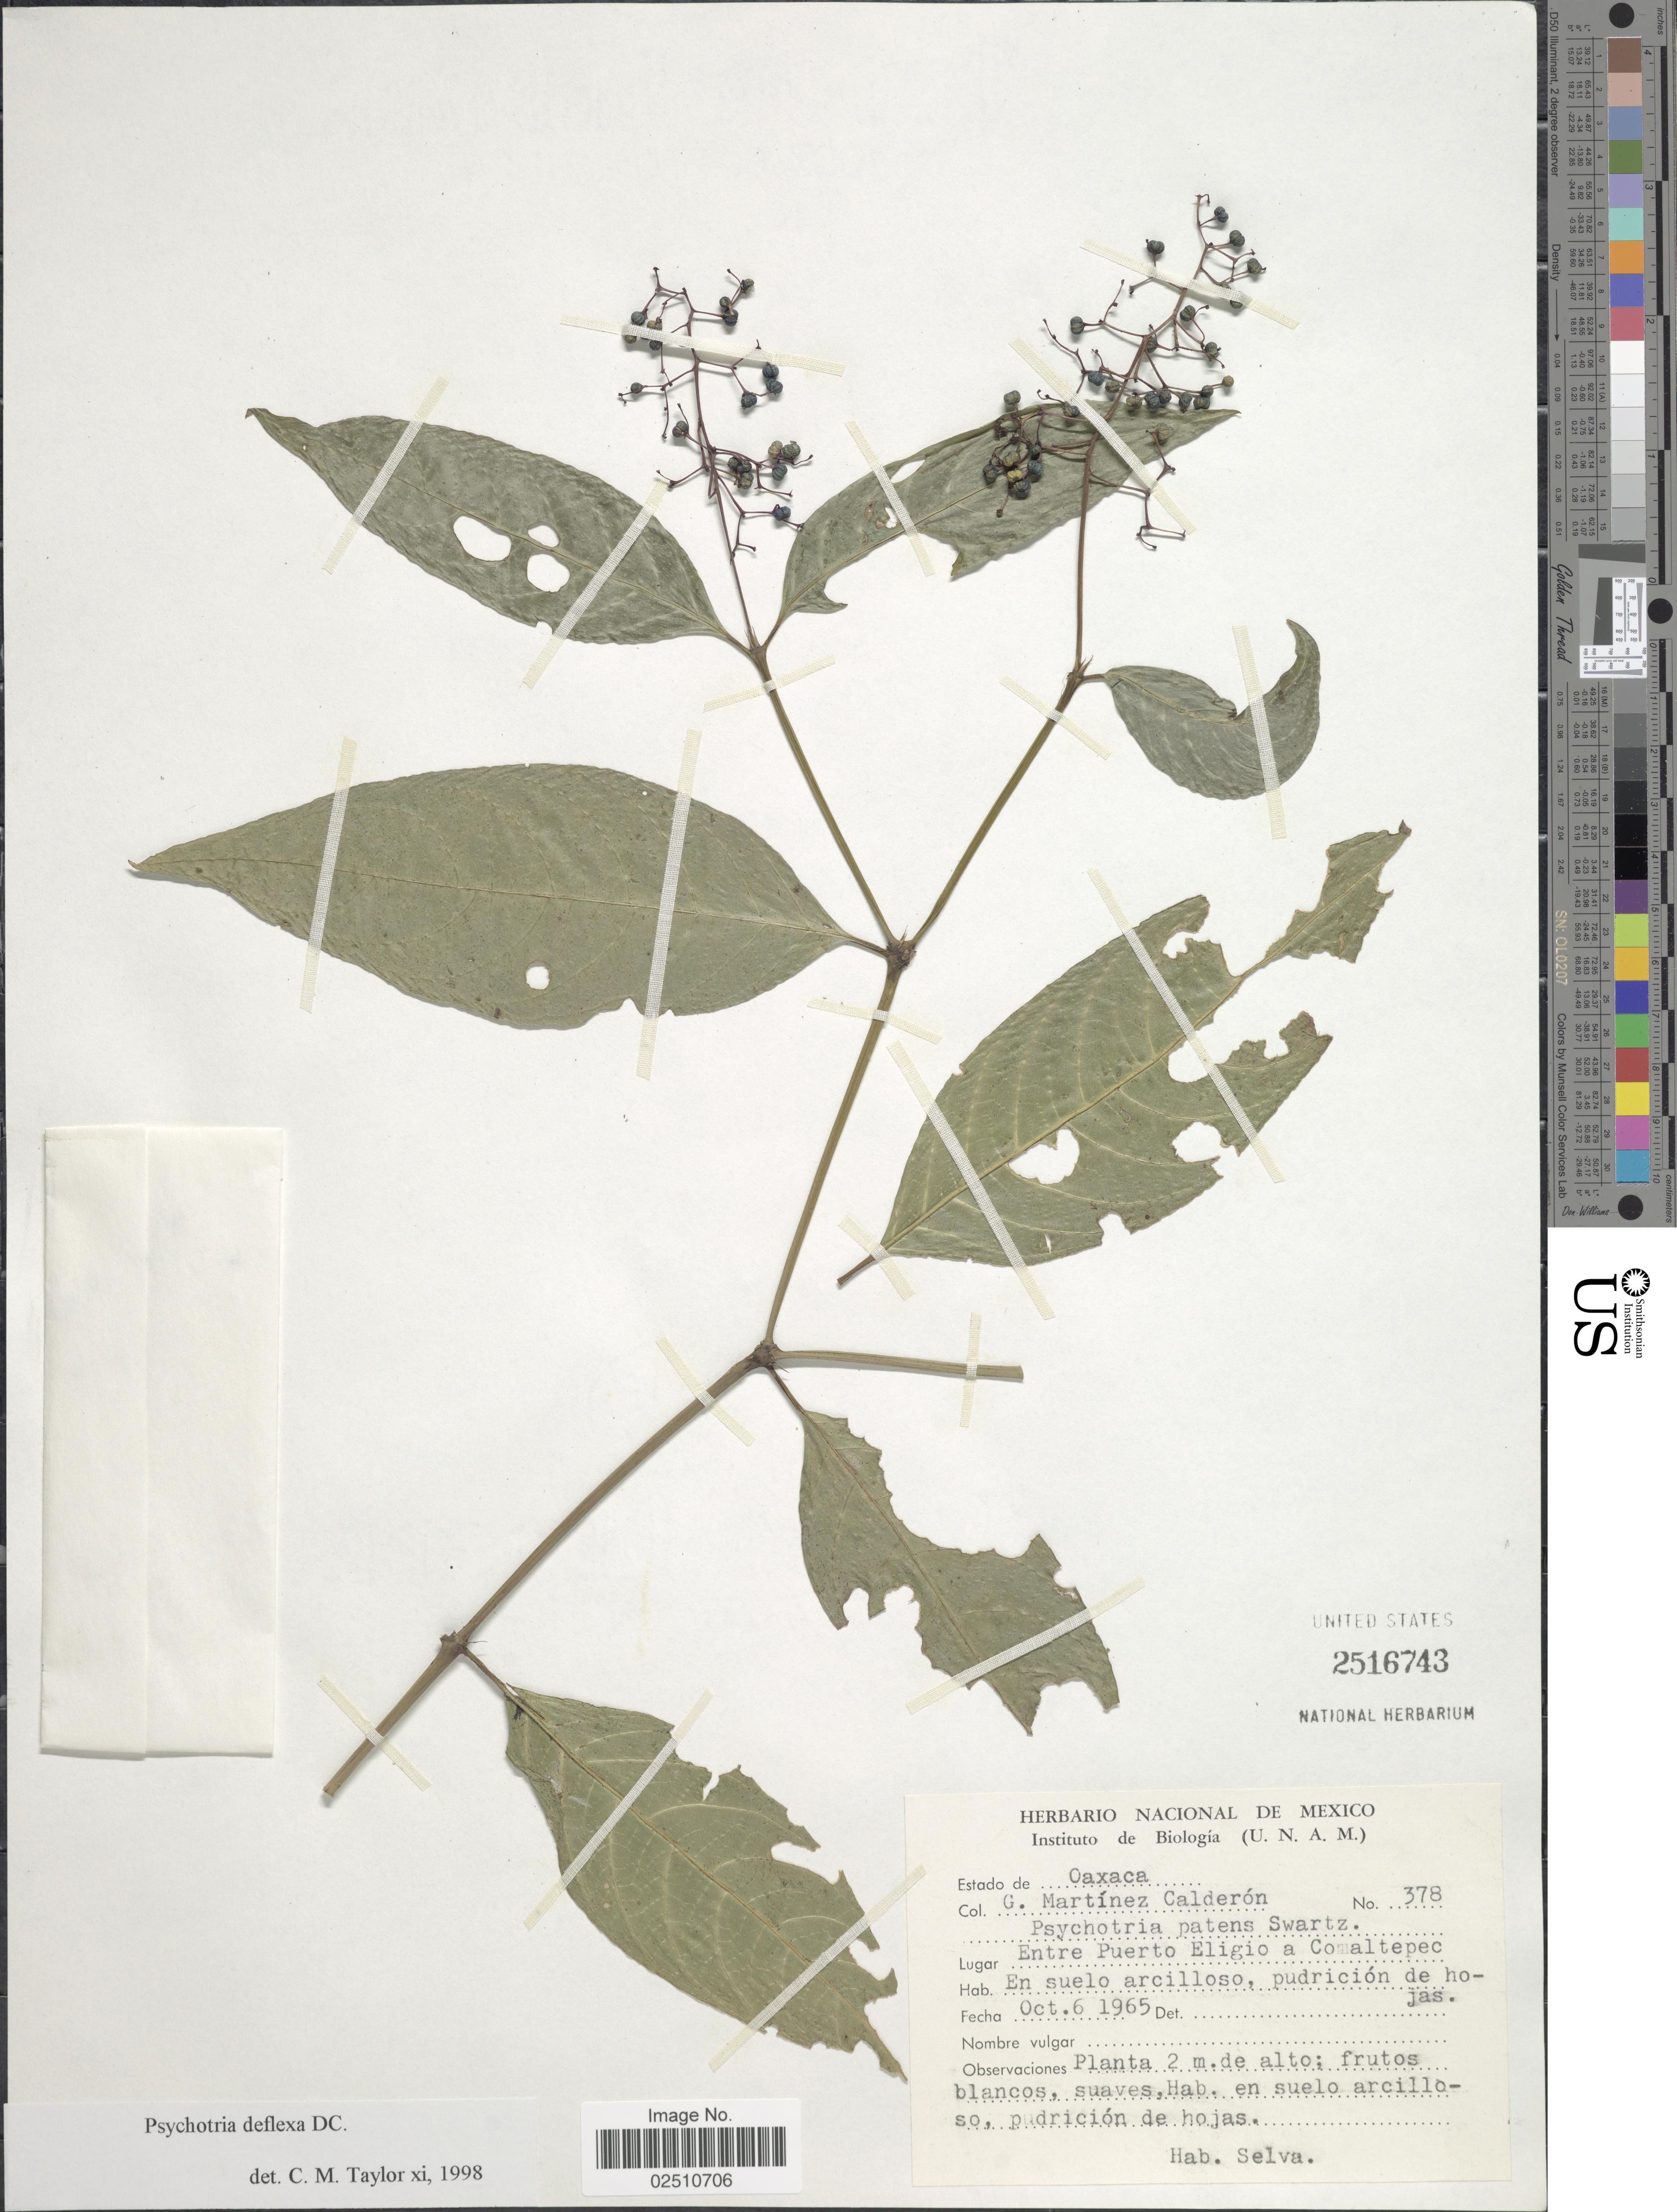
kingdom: Plantae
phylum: Tracheophyta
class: Magnoliopsida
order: Gentianales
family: Rubiaceae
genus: Psychotria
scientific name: Psychotria deflexa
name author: DC.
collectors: G. Martínez Calderón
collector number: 378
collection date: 1965-10-06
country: Mexico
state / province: Oaxaca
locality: Entre Puerto Eligio a Comaltepec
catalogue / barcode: US 2516743